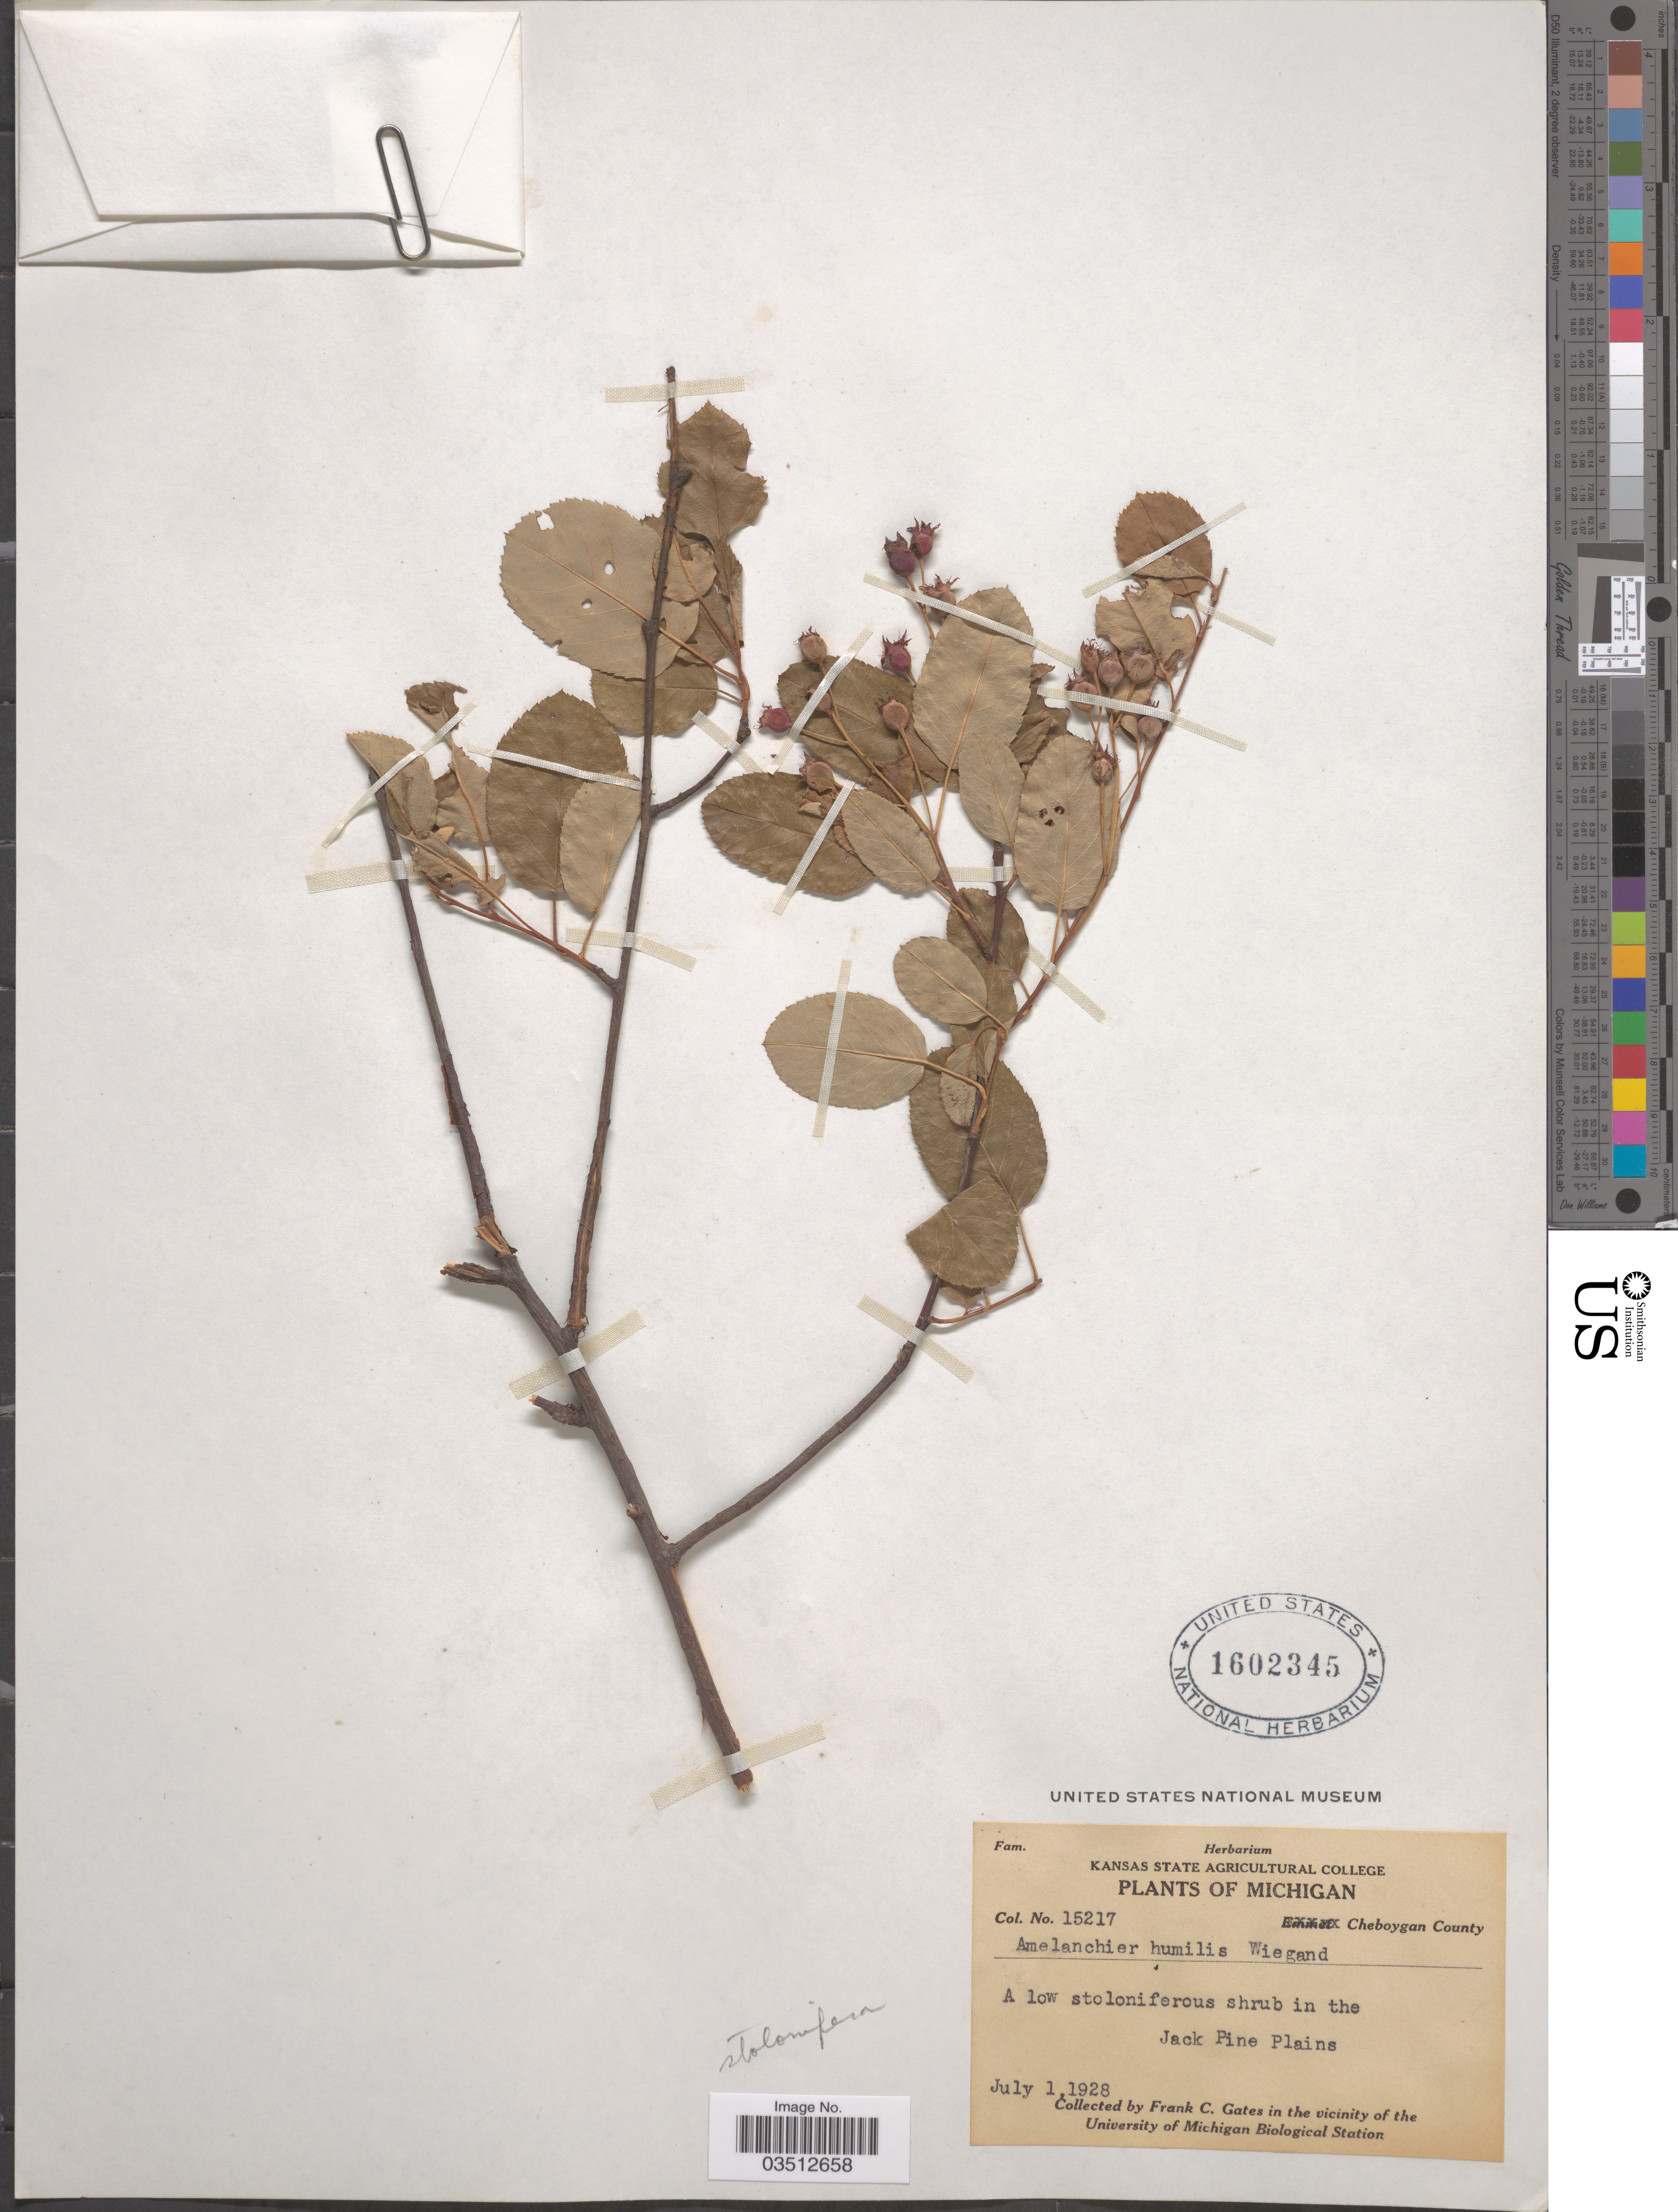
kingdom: Plantae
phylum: Tracheophyta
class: Magnoliopsida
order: Rosales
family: Rosaceae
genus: Amelanchier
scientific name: Amelanchier stolonifera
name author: Wiegand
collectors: F. C. Gates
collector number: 15217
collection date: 1928-07-01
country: United States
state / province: Michigan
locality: Cheboygan County. Jack Pine Plains.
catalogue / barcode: US 1602345